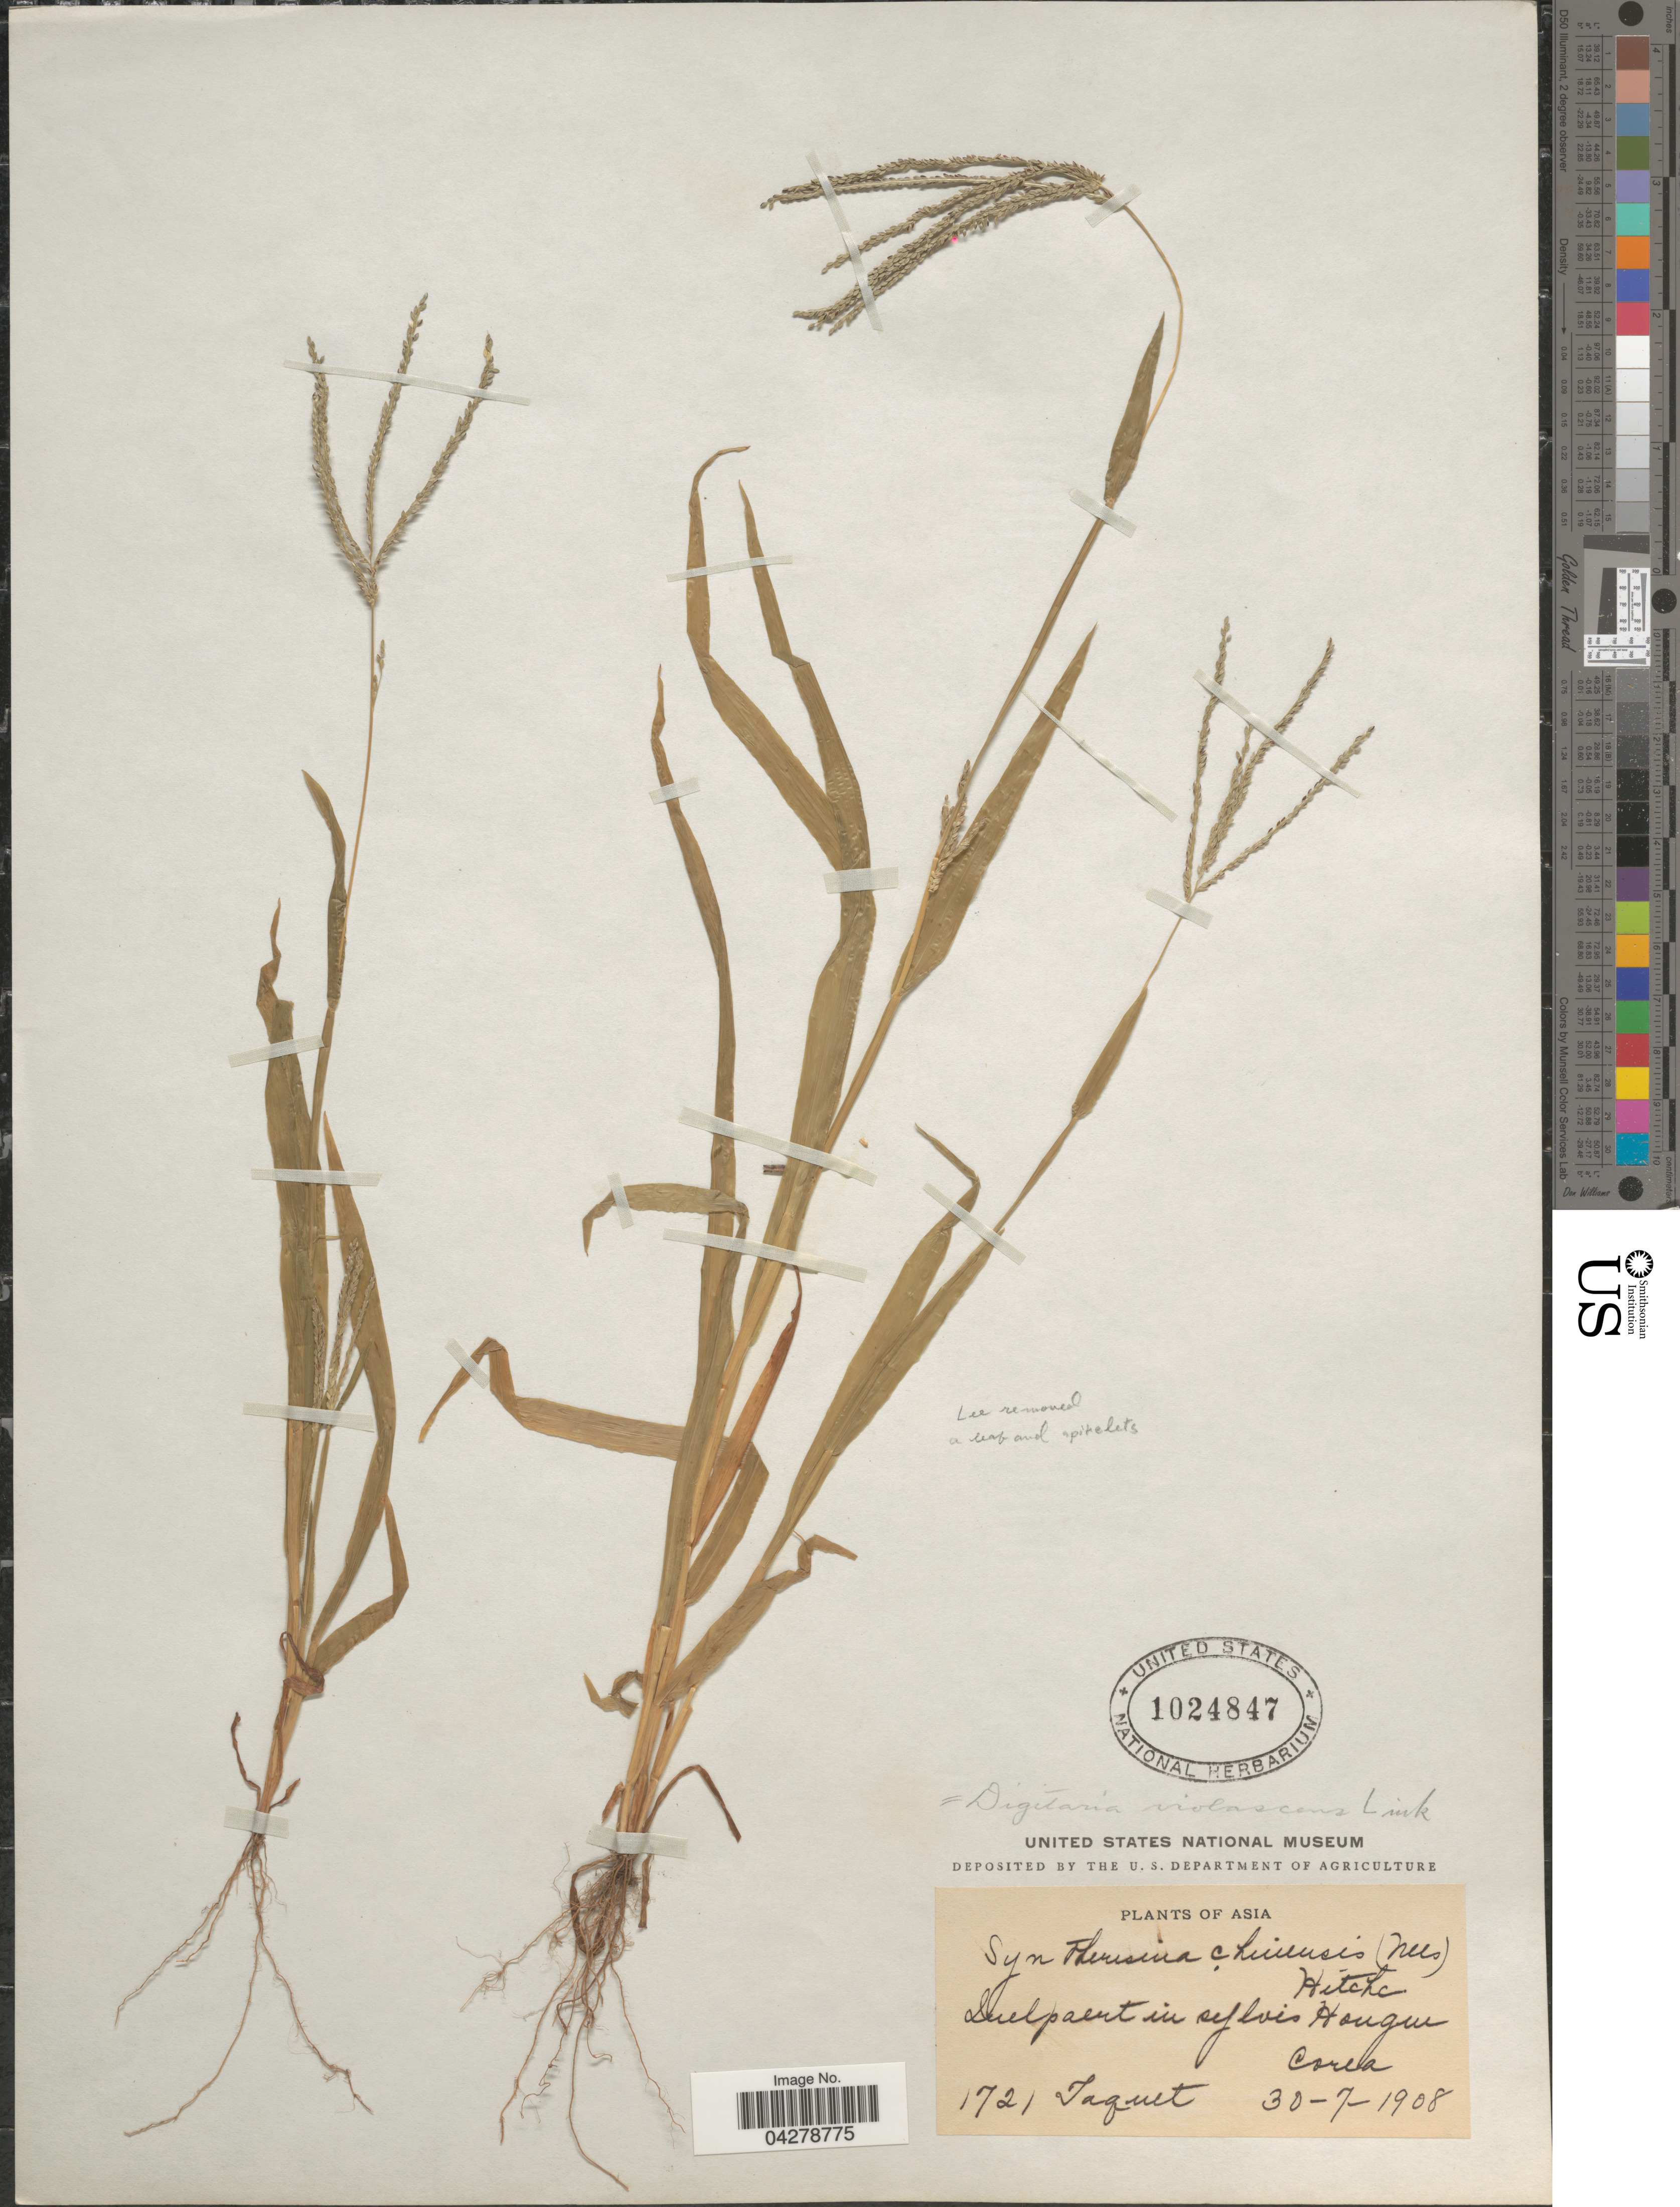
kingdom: Plantae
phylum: Tracheophyta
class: Liliopsida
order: Poales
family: Poaceae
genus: Digitaria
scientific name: Digitaria violascens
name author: Link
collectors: -. Jaquet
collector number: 1721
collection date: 1908-07-30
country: South Korea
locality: Quelpart Island (Quelpart Island) in sylvis Hongsu . Corea.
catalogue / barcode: US 1024847